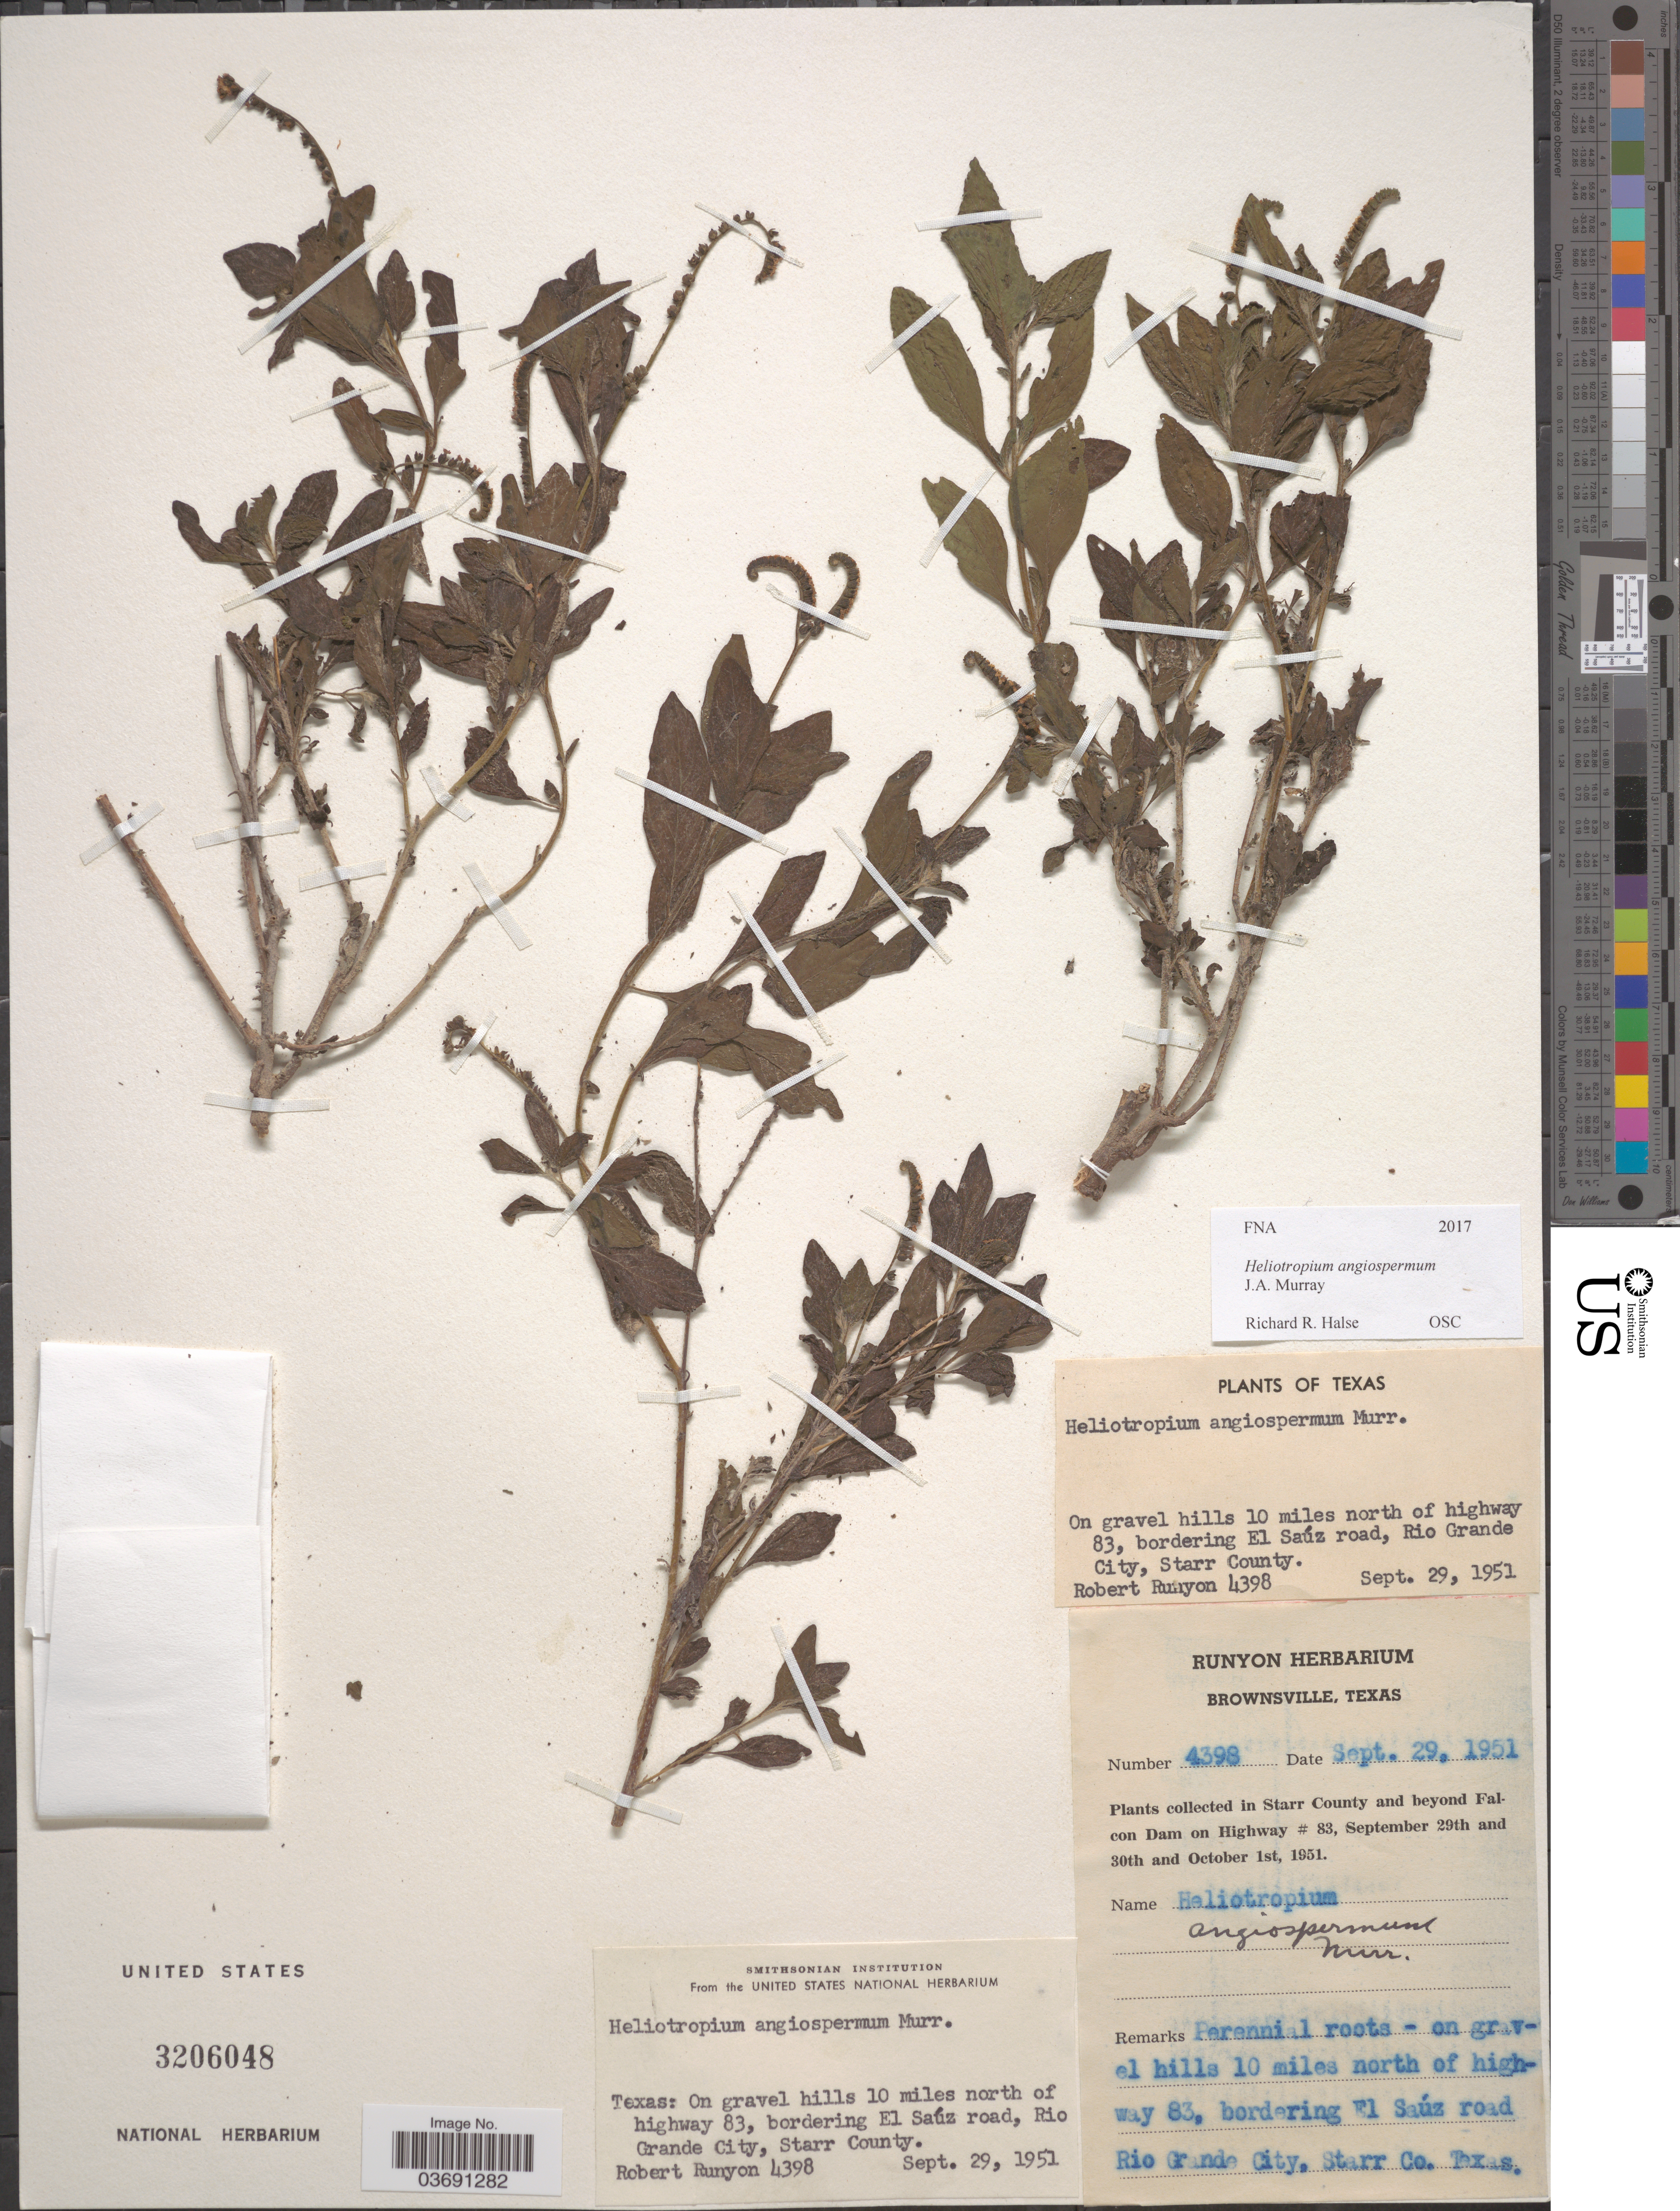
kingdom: Plantae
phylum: Tracheophyta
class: Magnoliopsida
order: Boraginales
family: Heliotropiaceae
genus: Heliotropium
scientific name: Heliotropium angiospermum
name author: Murray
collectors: R. Runyon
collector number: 4398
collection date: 1951-09-29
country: United States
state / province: Texas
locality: On gravel hills 10 miles north of highway 83, bordering El Saüz road, Rio Grande City, Starr County and beyond Falcon Dam. Brownsville.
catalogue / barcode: US 3206048